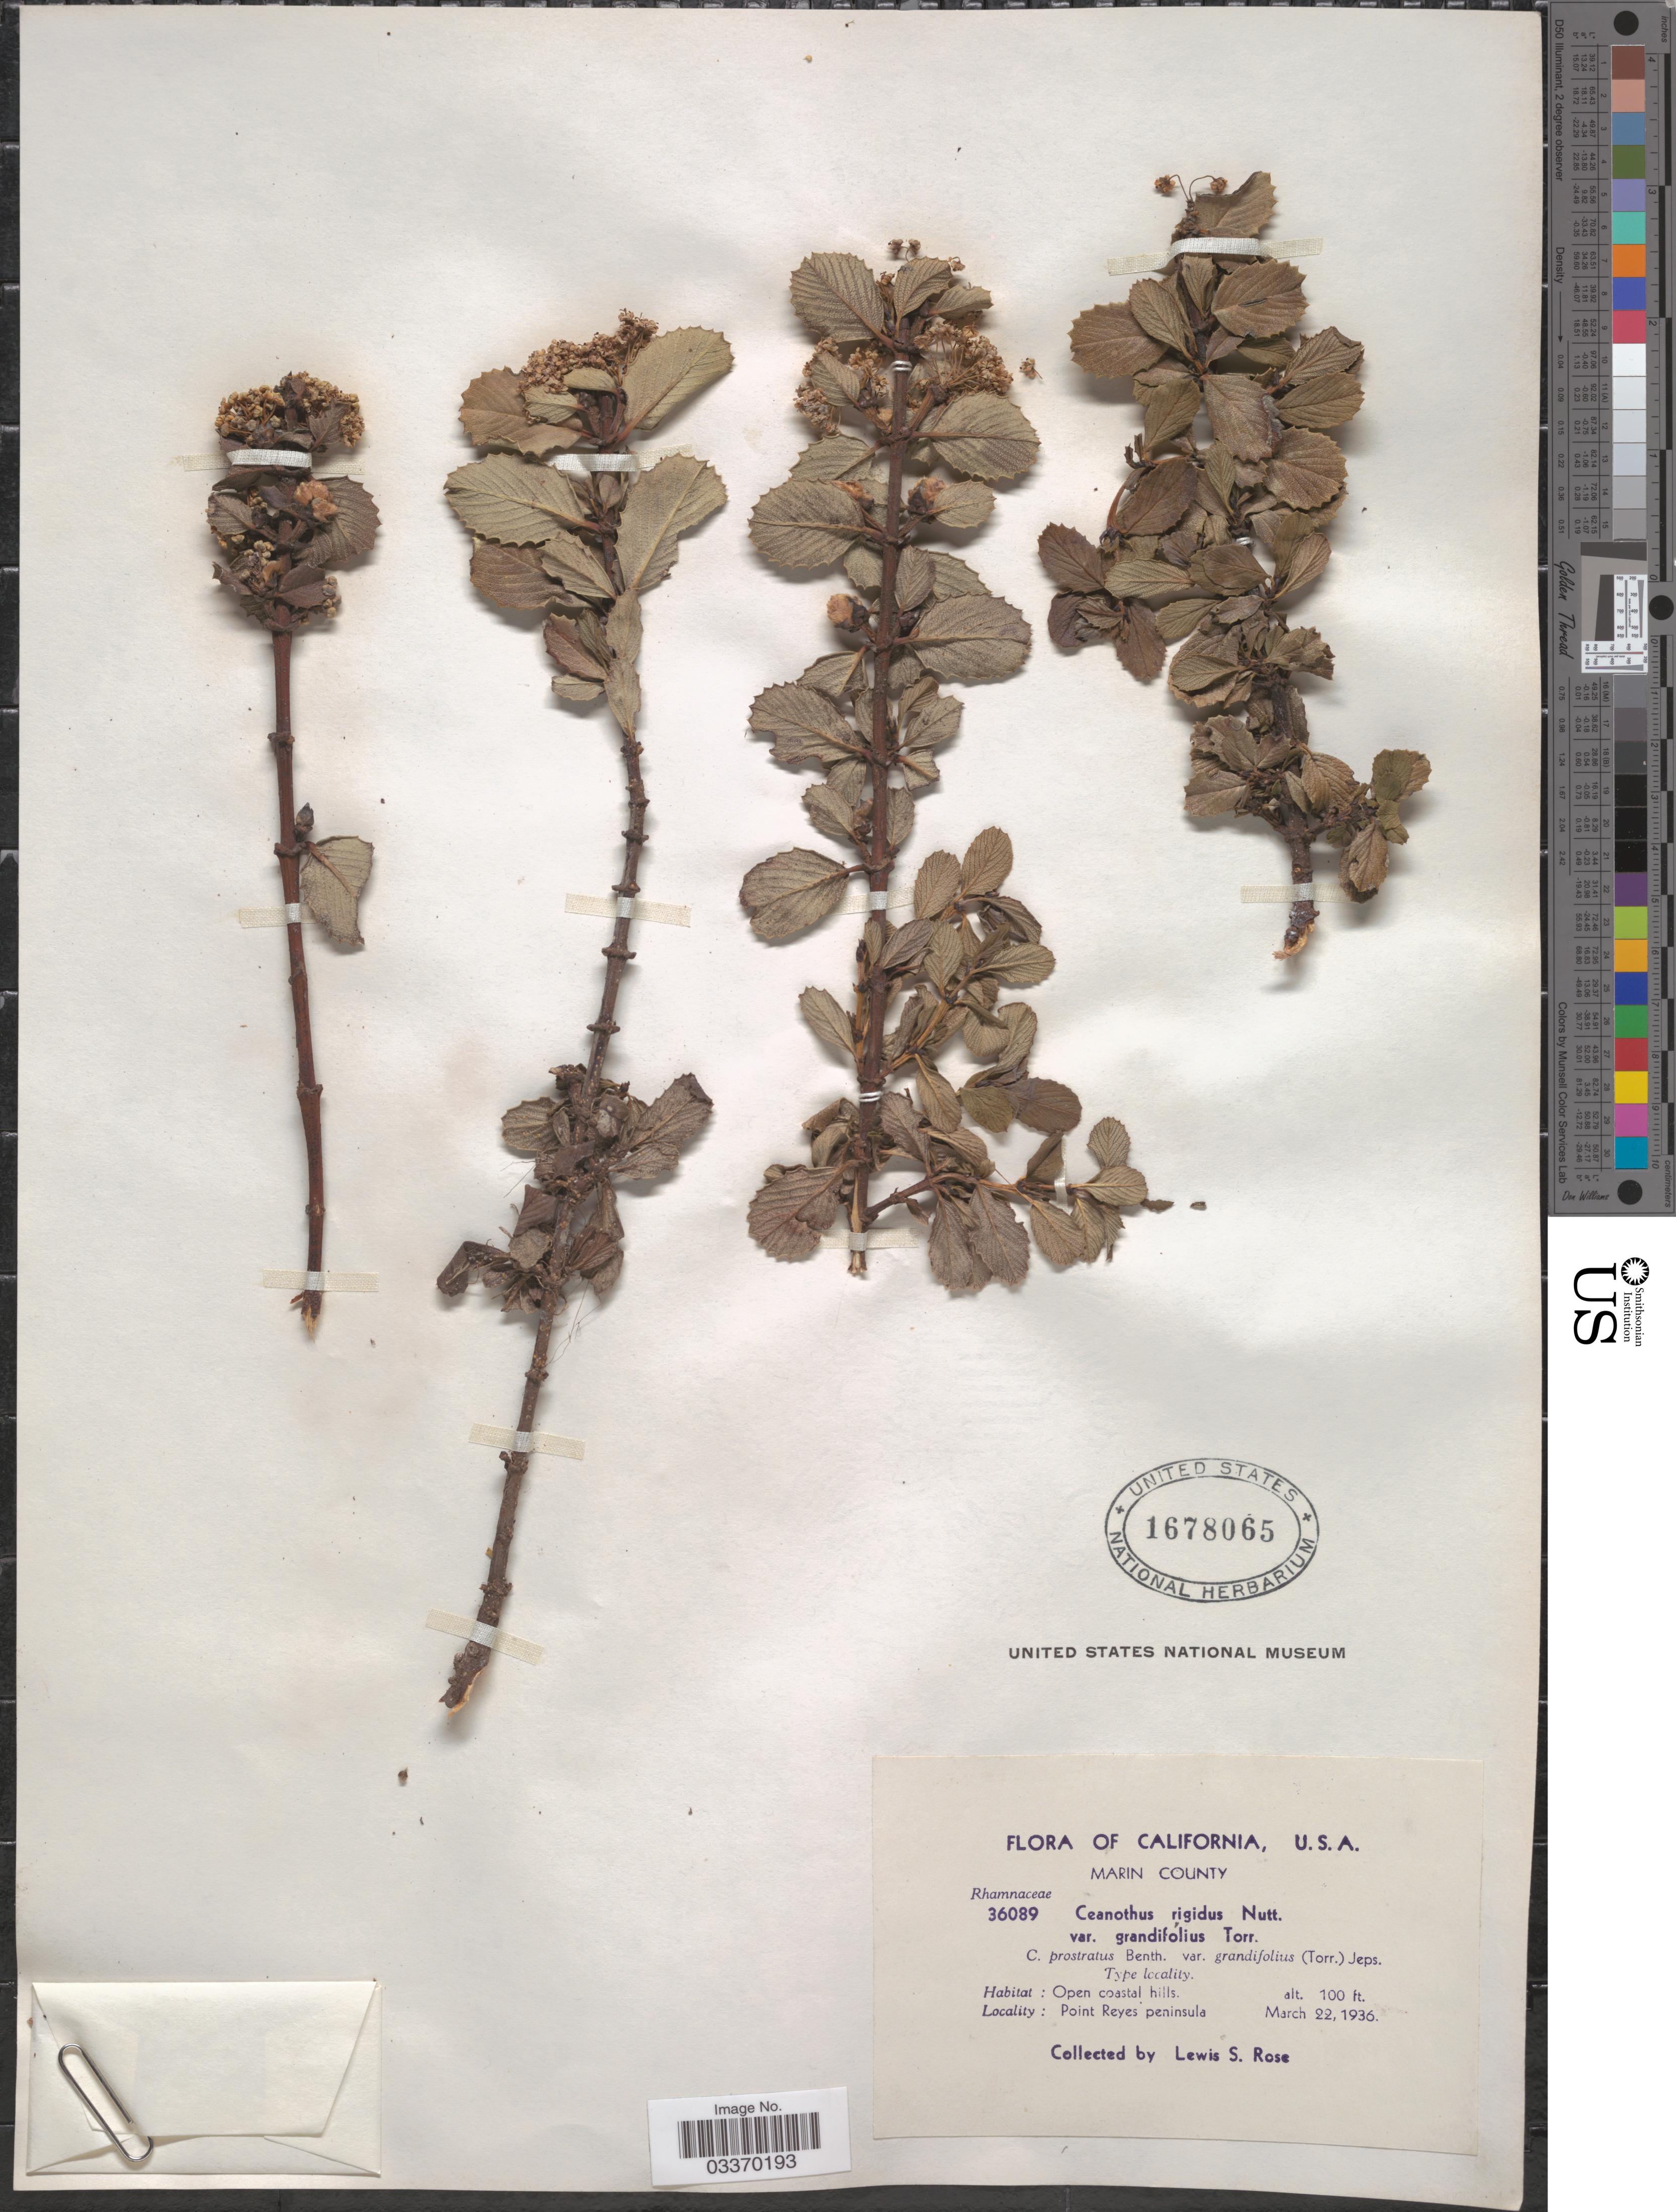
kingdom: Plantae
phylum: Tracheophyta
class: Magnoliopsida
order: Rosales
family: Rhamnaceae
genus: Ceanothus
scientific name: Ceanothus rigidus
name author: Nutt.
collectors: L. S. Rose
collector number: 36089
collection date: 1936-03-22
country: United States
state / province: California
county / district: Marin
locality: Marin County, Point Reyes peninsula.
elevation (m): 30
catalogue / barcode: US 1678065